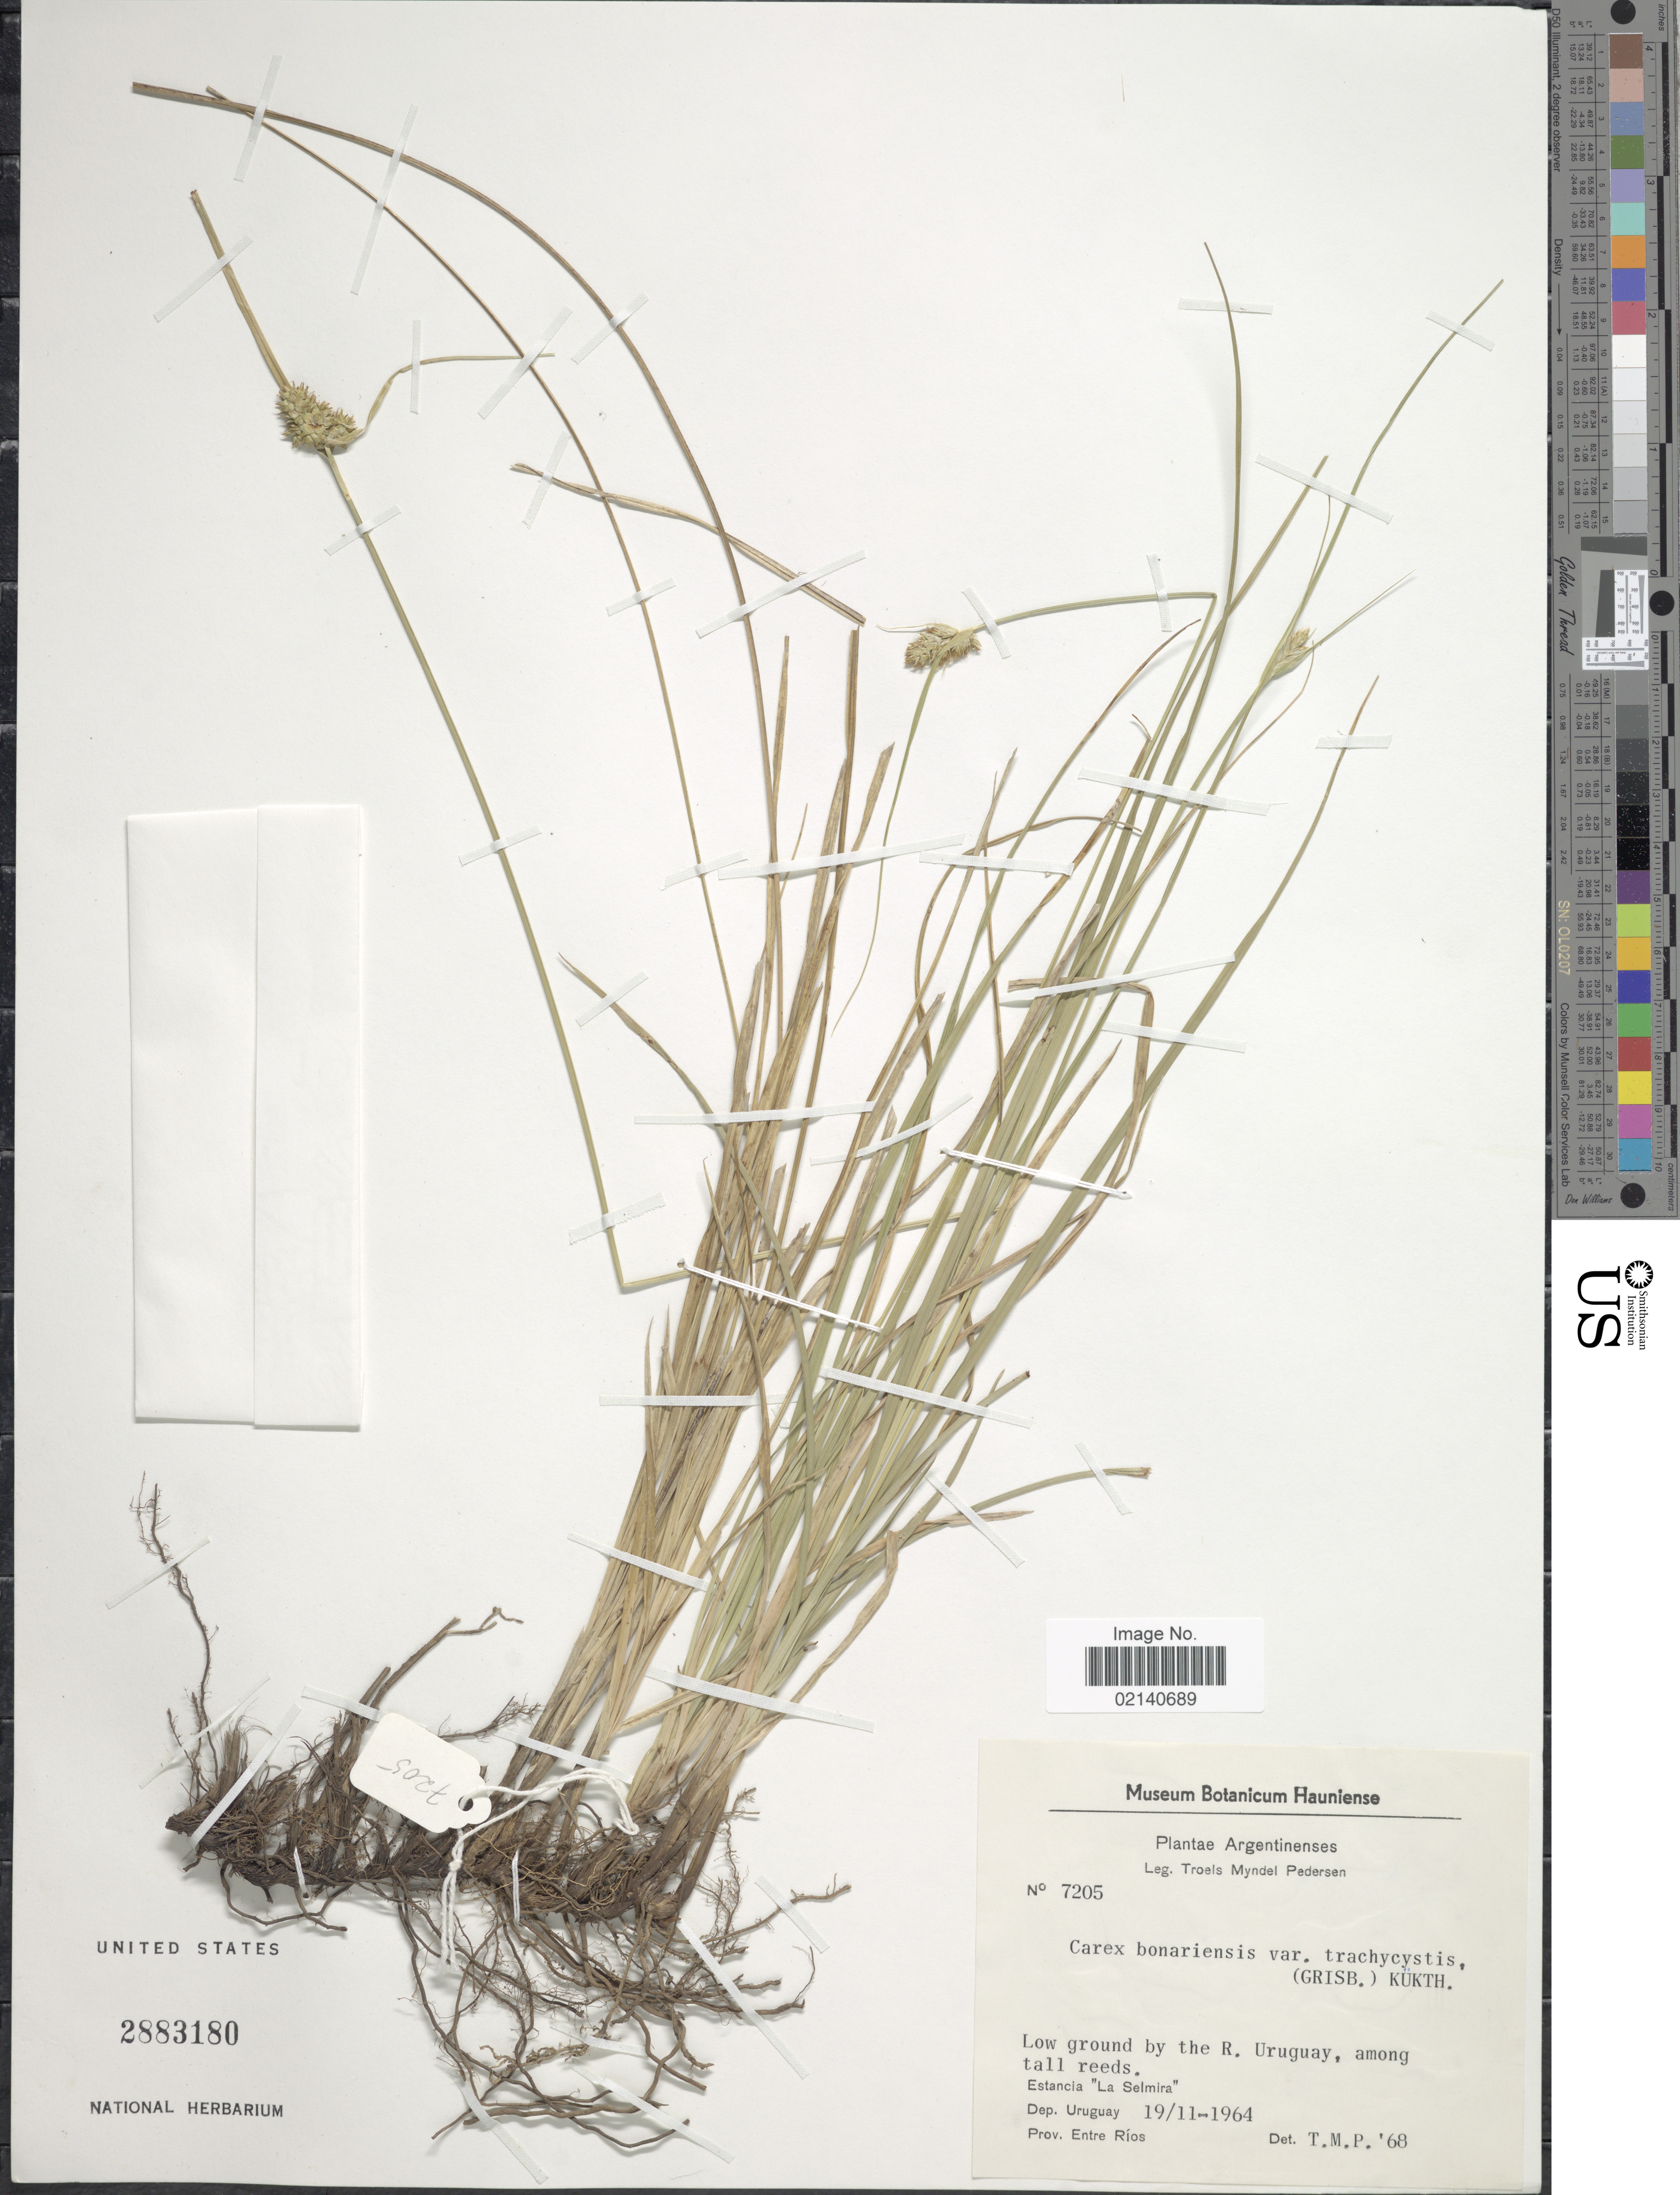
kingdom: Plantae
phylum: Tracheophyta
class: Liliopsida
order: Poales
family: Cyperaceae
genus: Carex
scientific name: Carex pedicularis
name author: Jim.Mejías & Naczi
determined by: Jimnéz-Mejias, Pedro, (UPOS), Universidad Pablo de Olavide (SPAIN)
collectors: T. Pederson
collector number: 7205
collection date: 1964-11-19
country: Argentina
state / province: Entre Rios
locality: Argentinenses. Low ground by the R. Uruguay, among tall reeds. Estancia : "La Selmira". Dep. Uruguay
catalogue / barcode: US 2883180